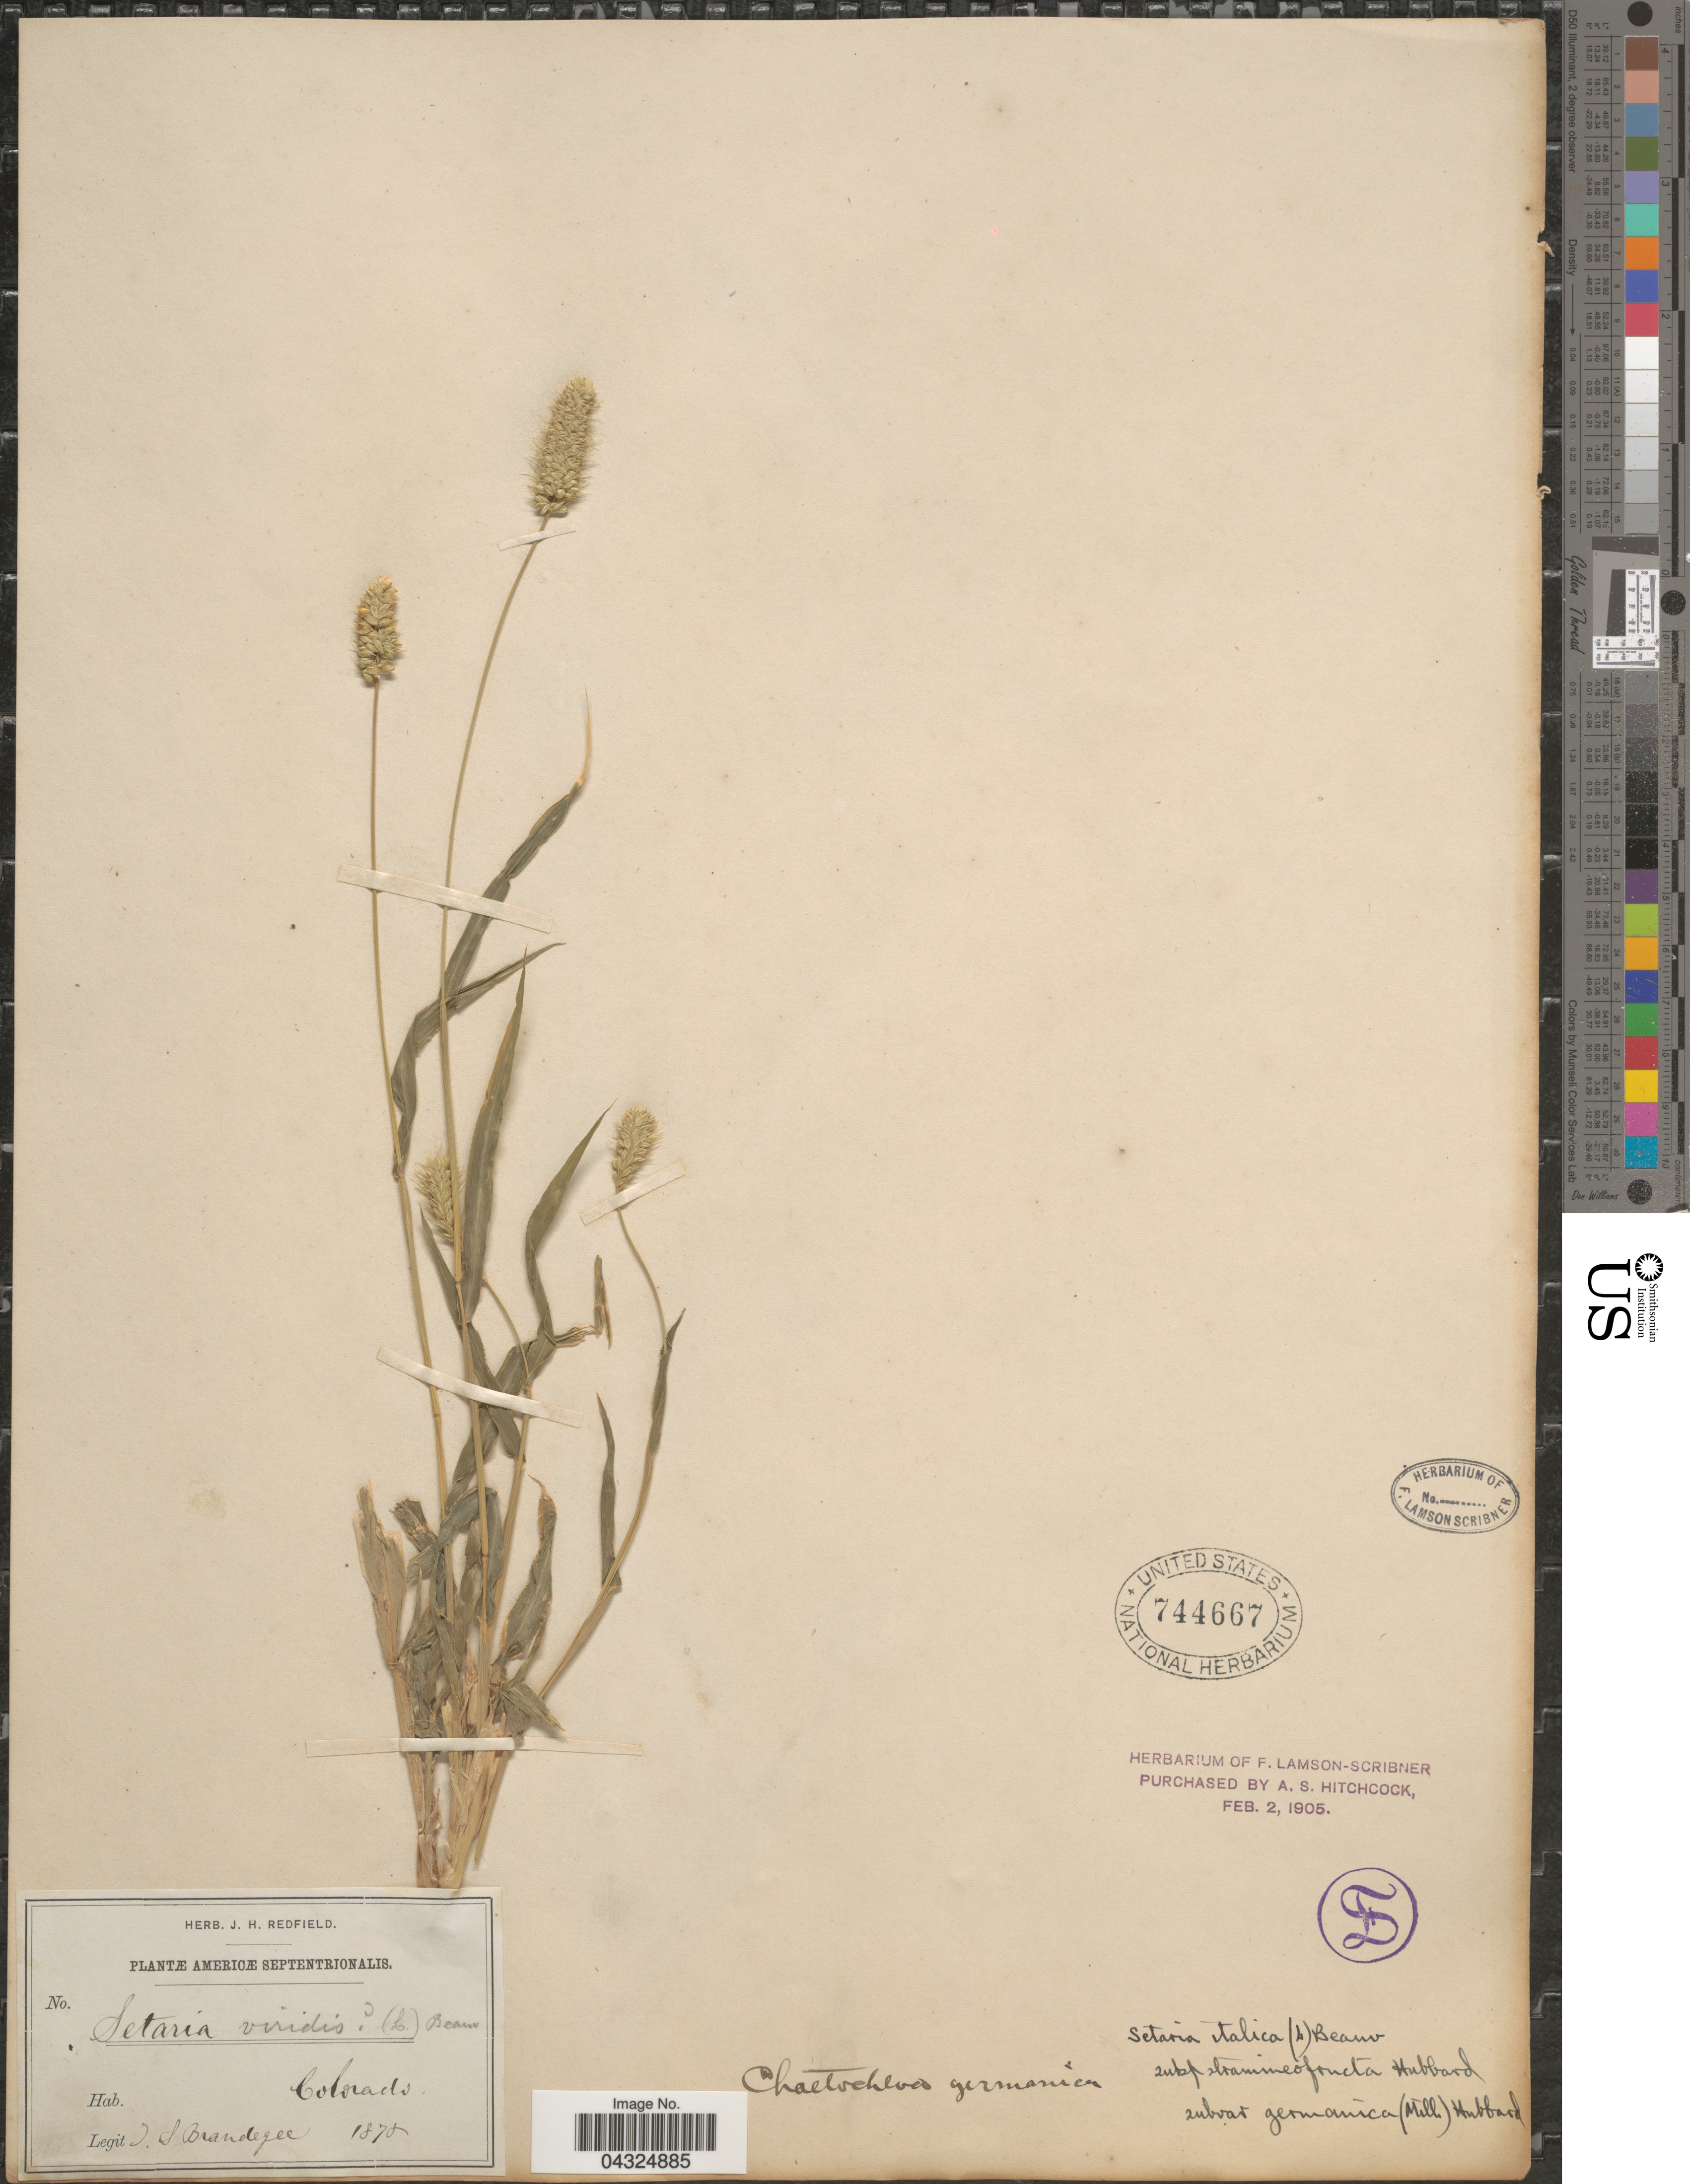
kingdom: Plantae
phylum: Tracheophyta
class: Liliopsida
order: Poales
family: Poaceae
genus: Setaria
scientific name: Setaria italica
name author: (L.) P. Beauv.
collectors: J. S. Brandegee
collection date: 1878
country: United States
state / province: Colorado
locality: Americæ Septentrionalis.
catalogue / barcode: US 744667